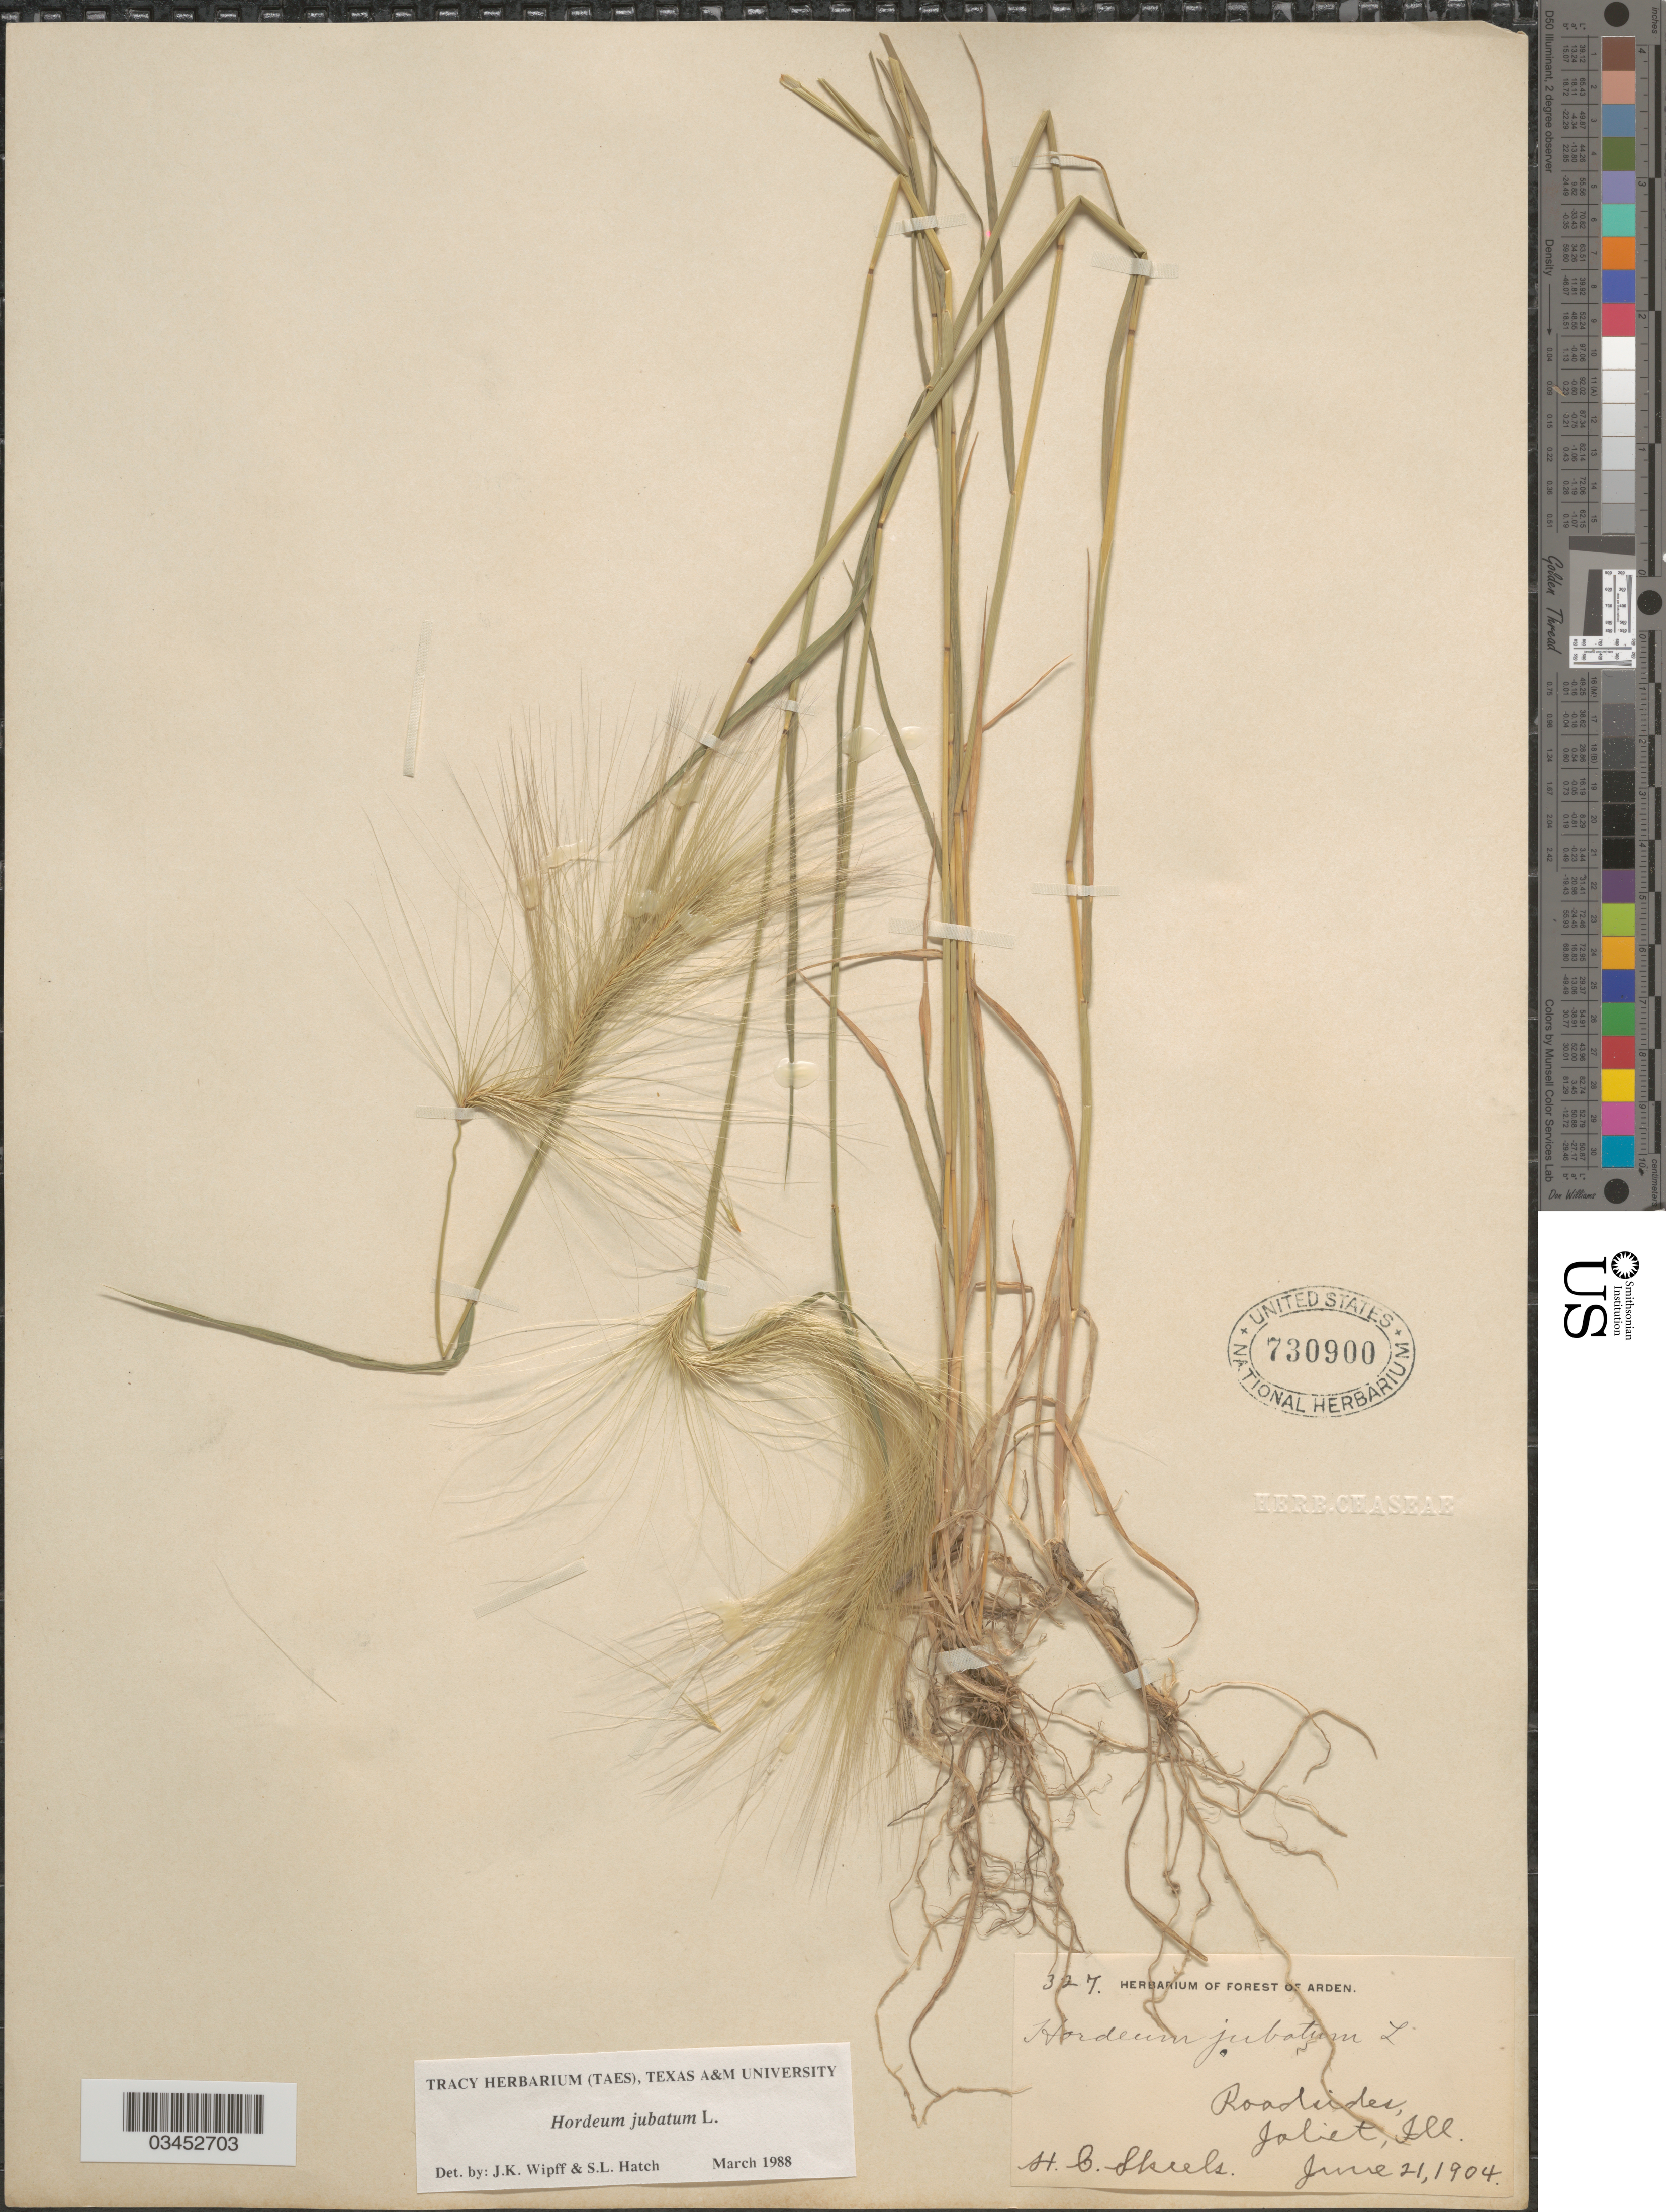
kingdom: Plantae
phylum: Tracheophyta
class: Liliopsida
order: Poales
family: Poaceae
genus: Hordeum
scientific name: Hordeum jubatum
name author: L.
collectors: H. Skeels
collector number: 327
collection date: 1904-06-21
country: United States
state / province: Illinois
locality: Roadsides, Joliet.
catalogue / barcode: US 730900